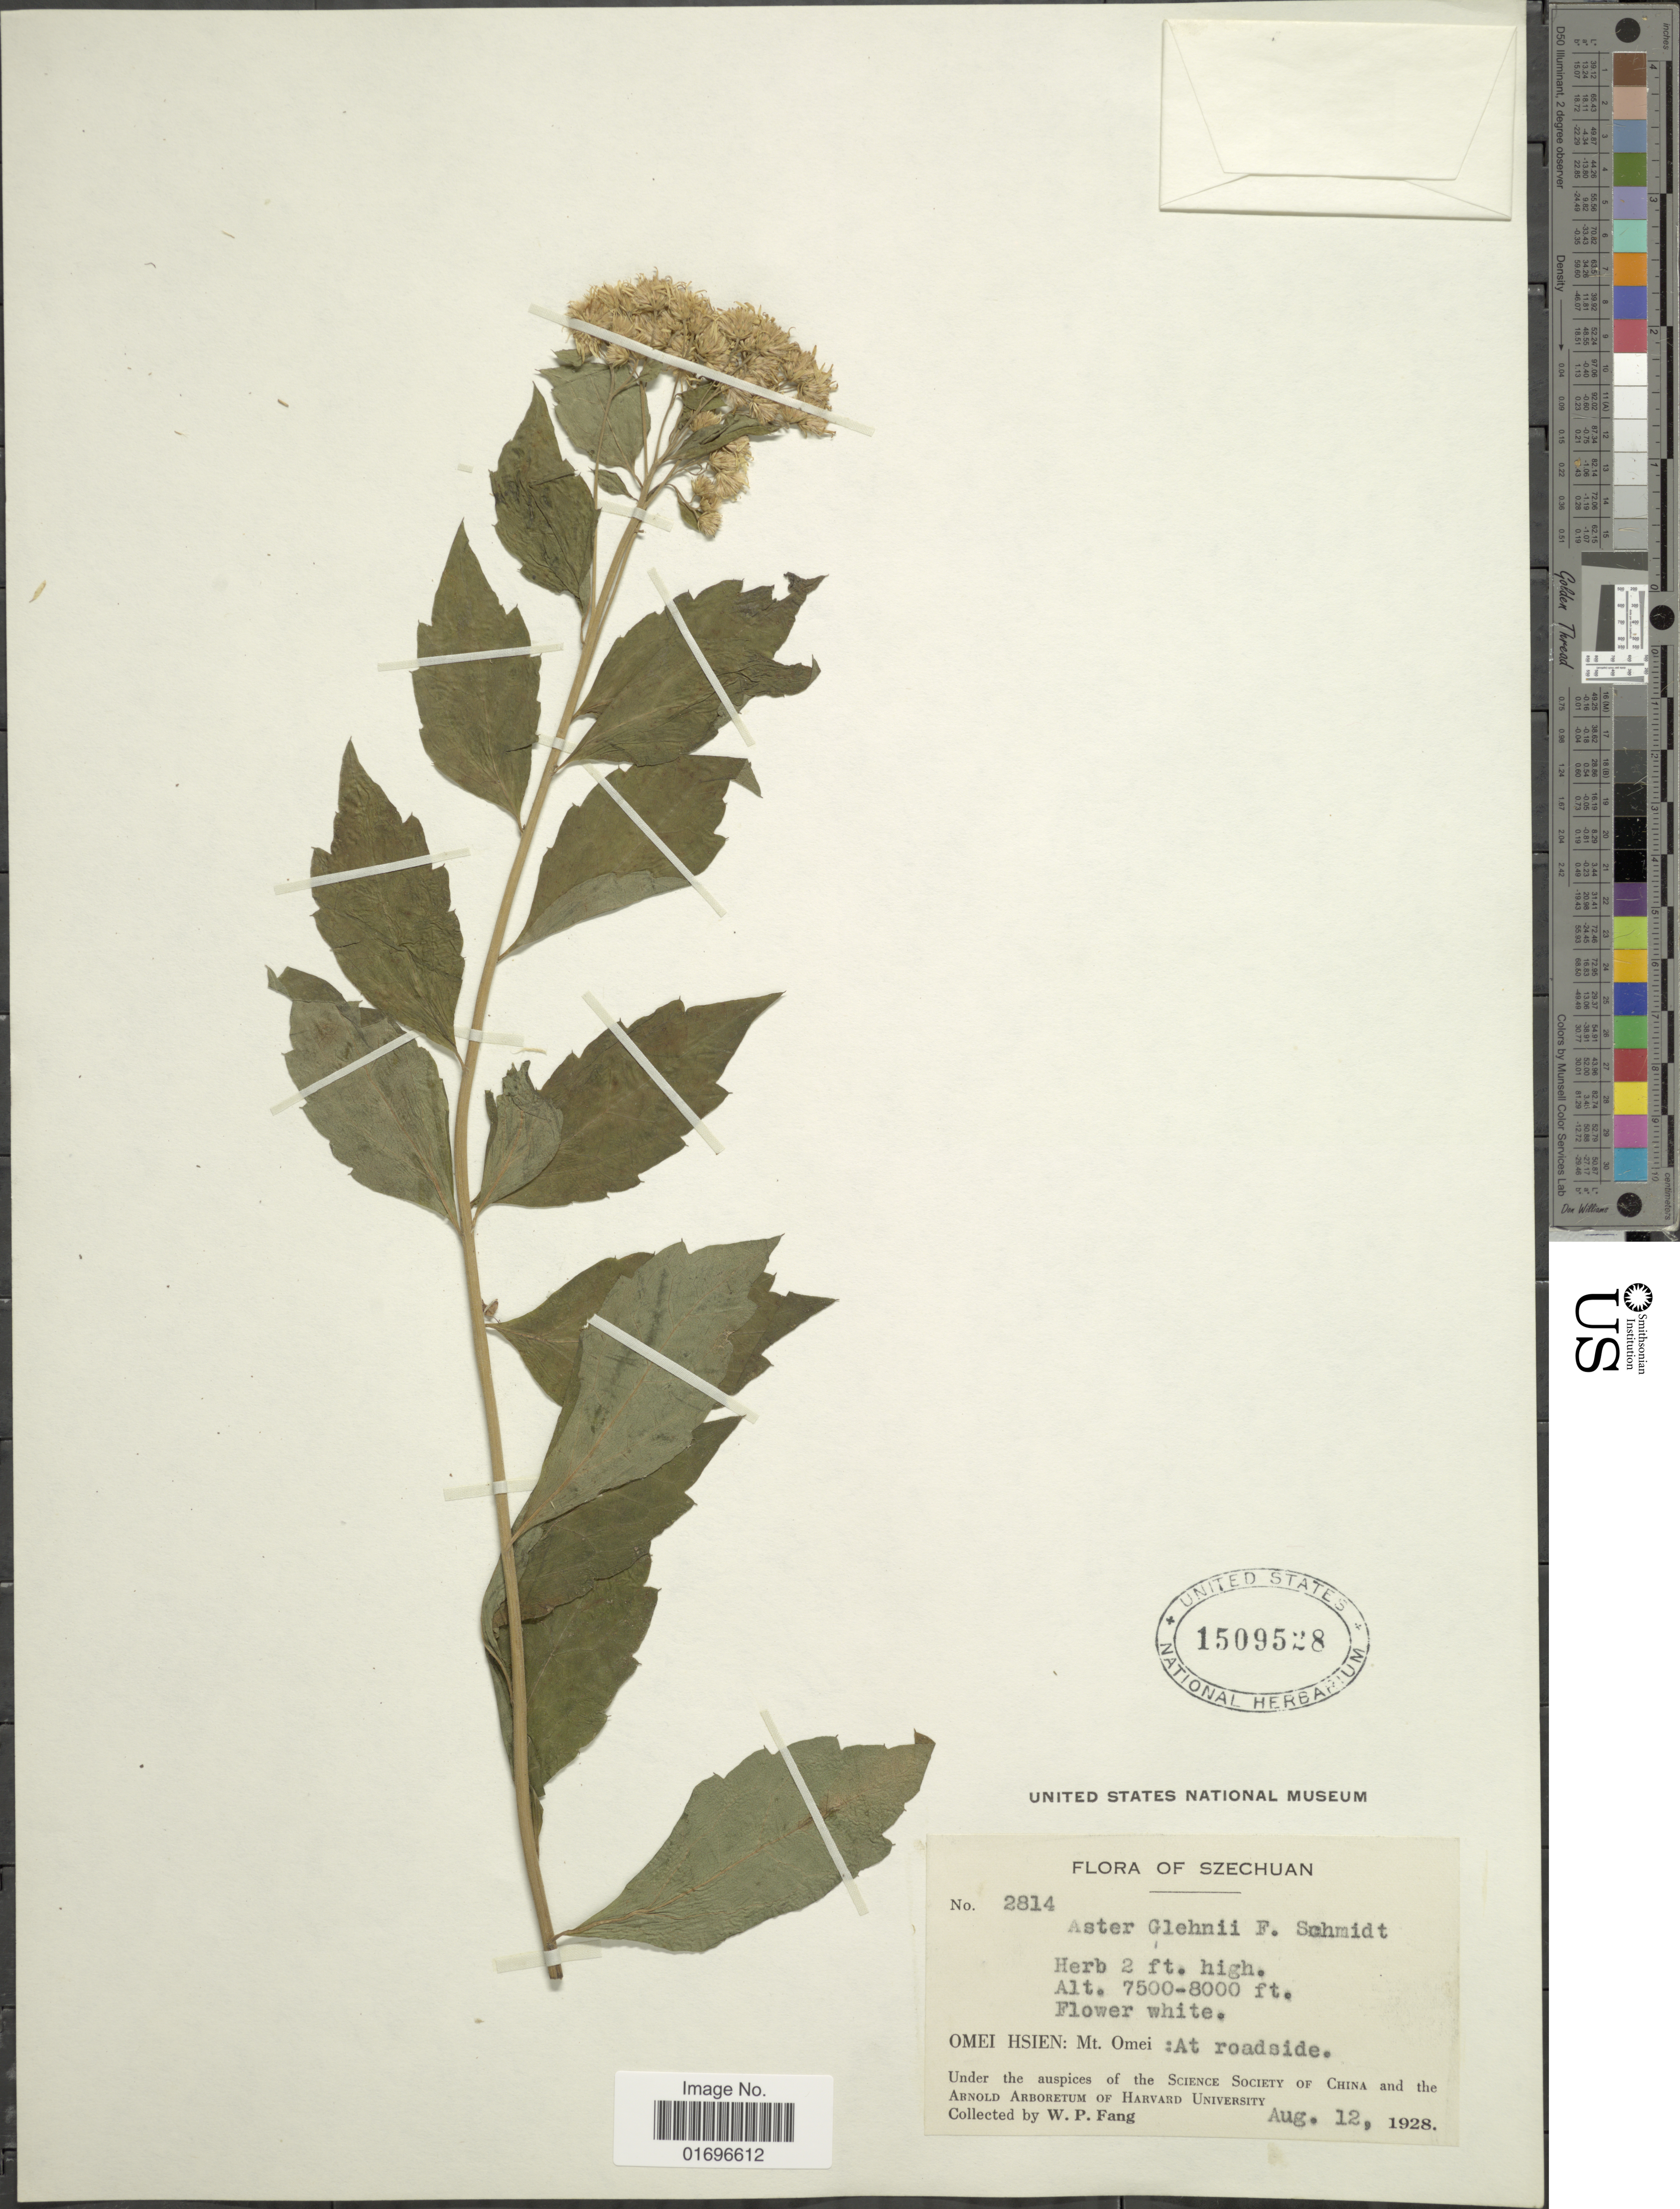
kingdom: Plantae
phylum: Tracheophyta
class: Magnoliopsida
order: Asterales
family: Asteraceae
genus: Aster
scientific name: Aster glehnii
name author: F. Schmidt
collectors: W. P. Fang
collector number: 2814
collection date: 1928-08-12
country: China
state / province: Sichuan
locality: Szechuan. Omei Hsien: Mt. Omei: At roadside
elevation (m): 2286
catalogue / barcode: US 1509528